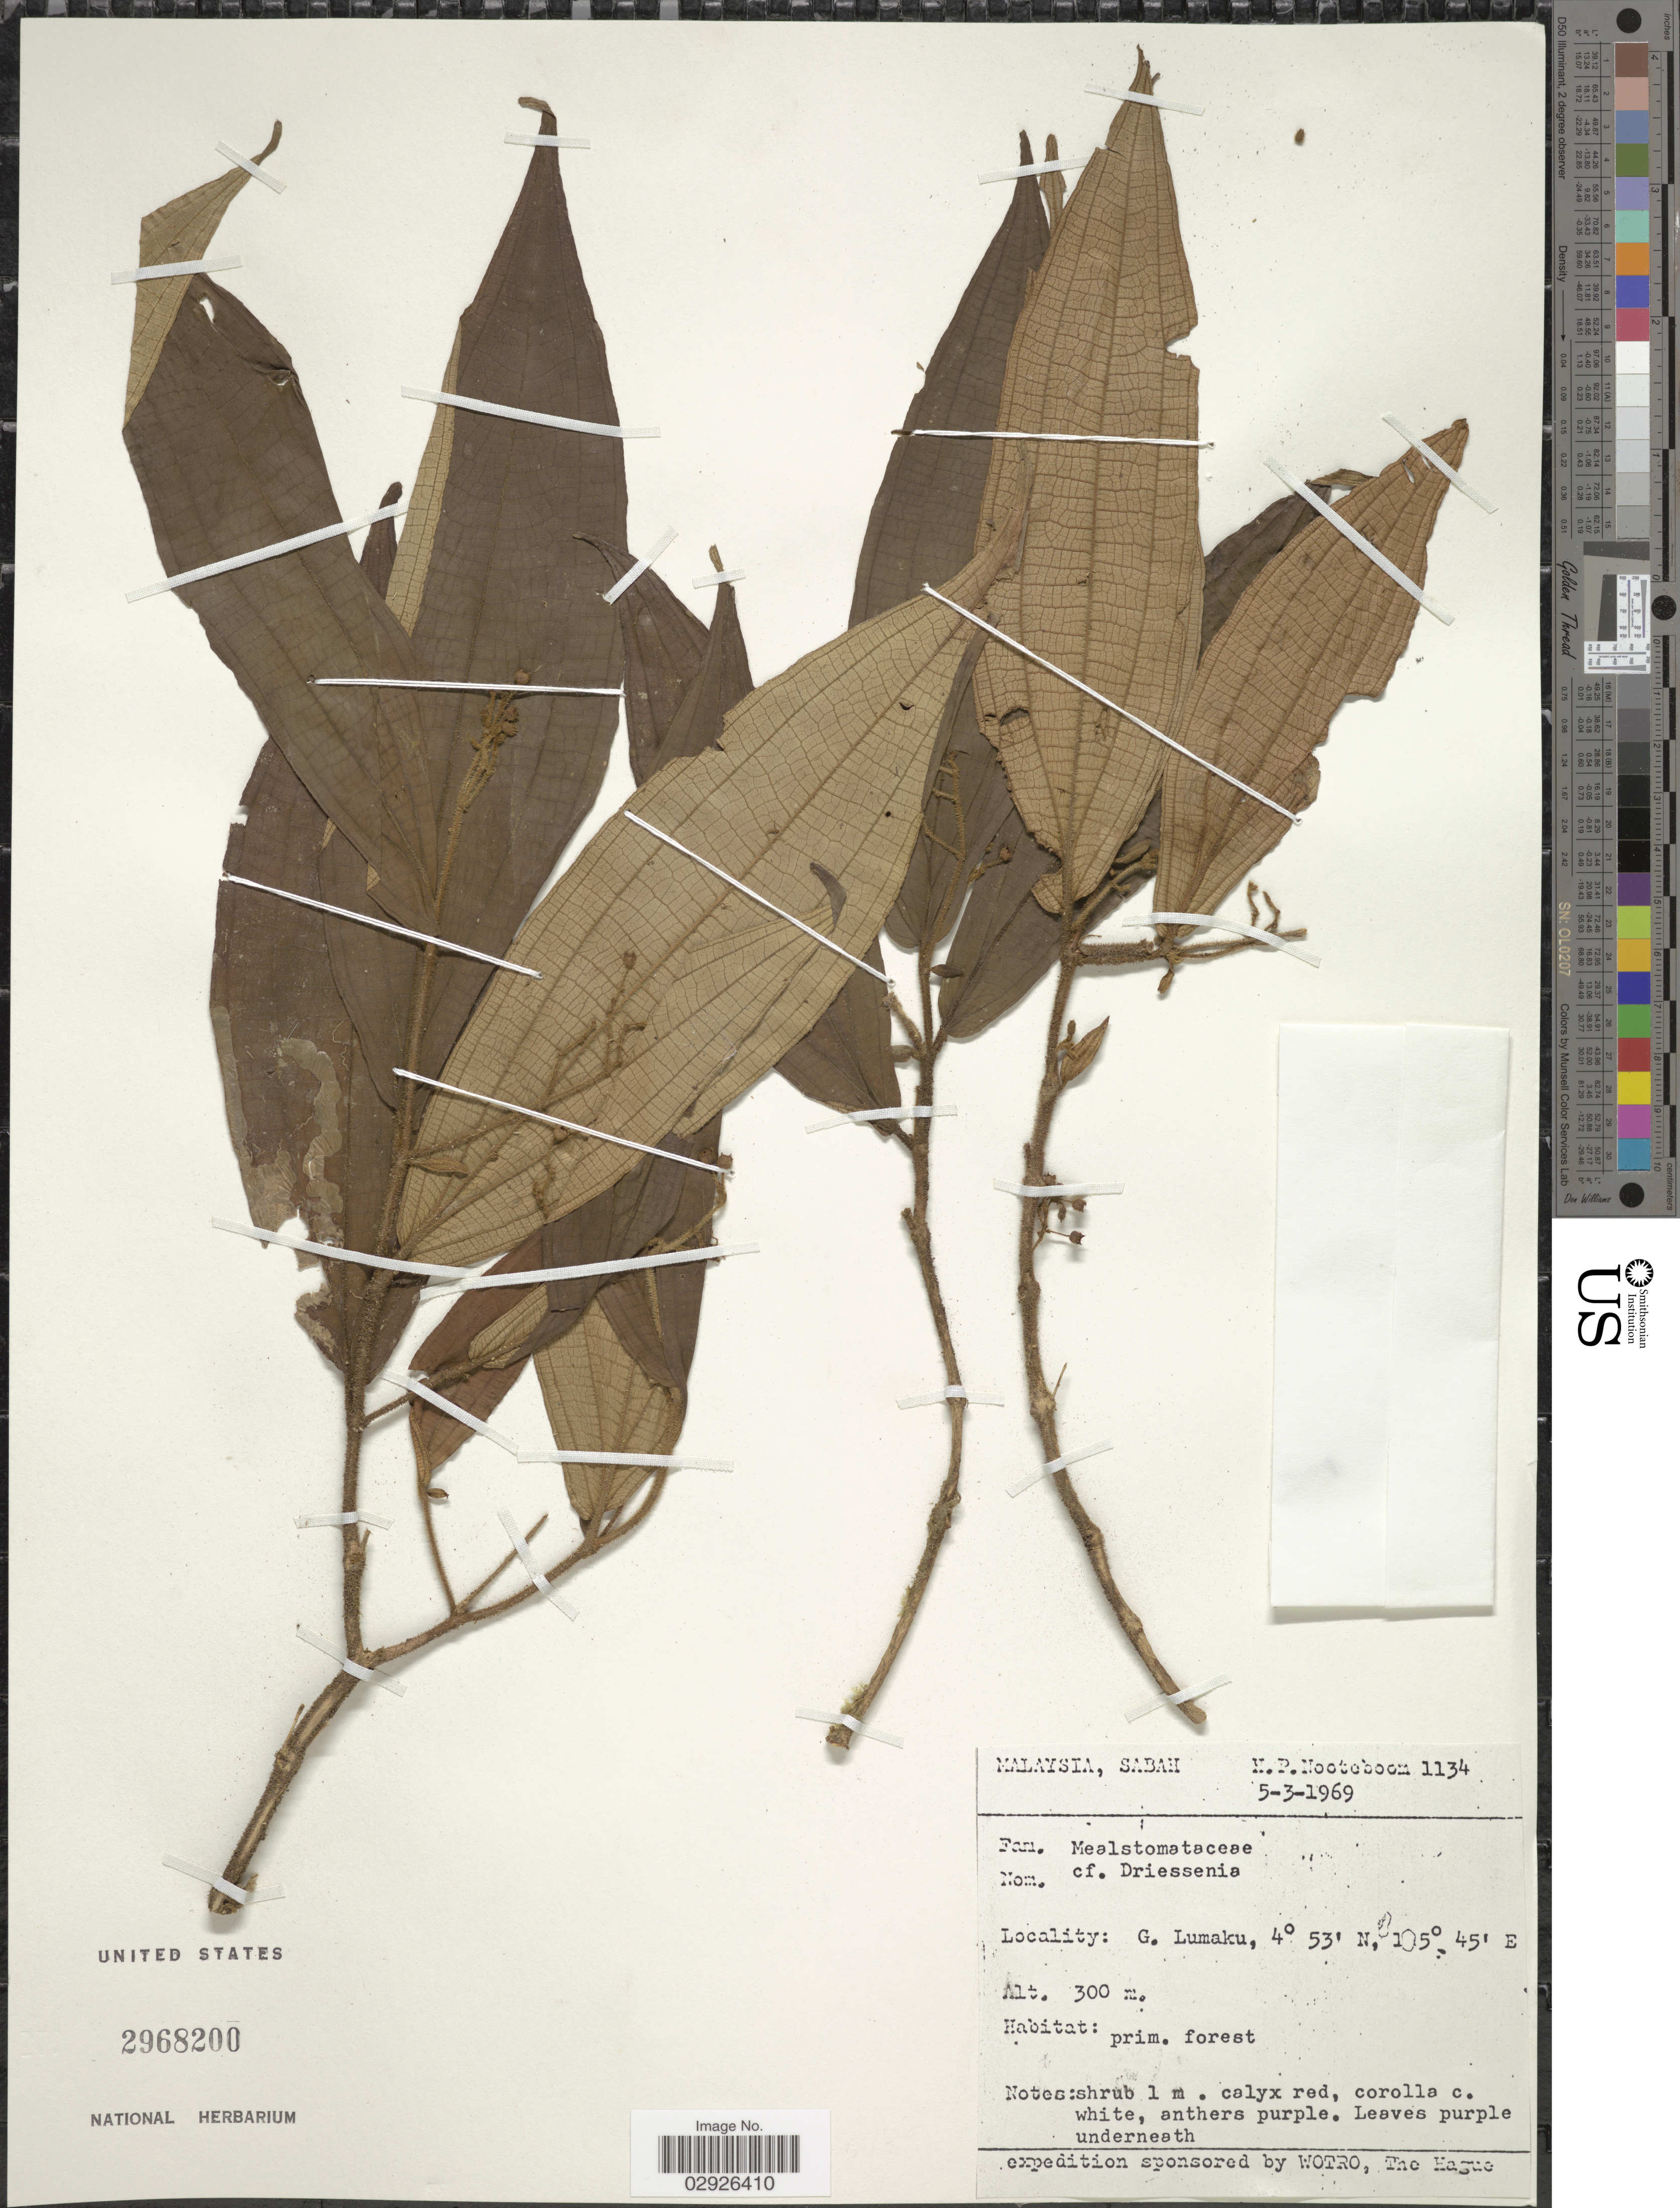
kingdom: Plantae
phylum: Tracheophyta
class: Magnoliopsida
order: Myrtales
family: Melastomataceae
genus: Driessenia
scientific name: Driessenia sp.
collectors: H. P. Nooteboom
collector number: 1134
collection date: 1969-03-05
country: Malaysia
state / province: Sabah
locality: G. Lumaku.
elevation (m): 300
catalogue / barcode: US 2968200